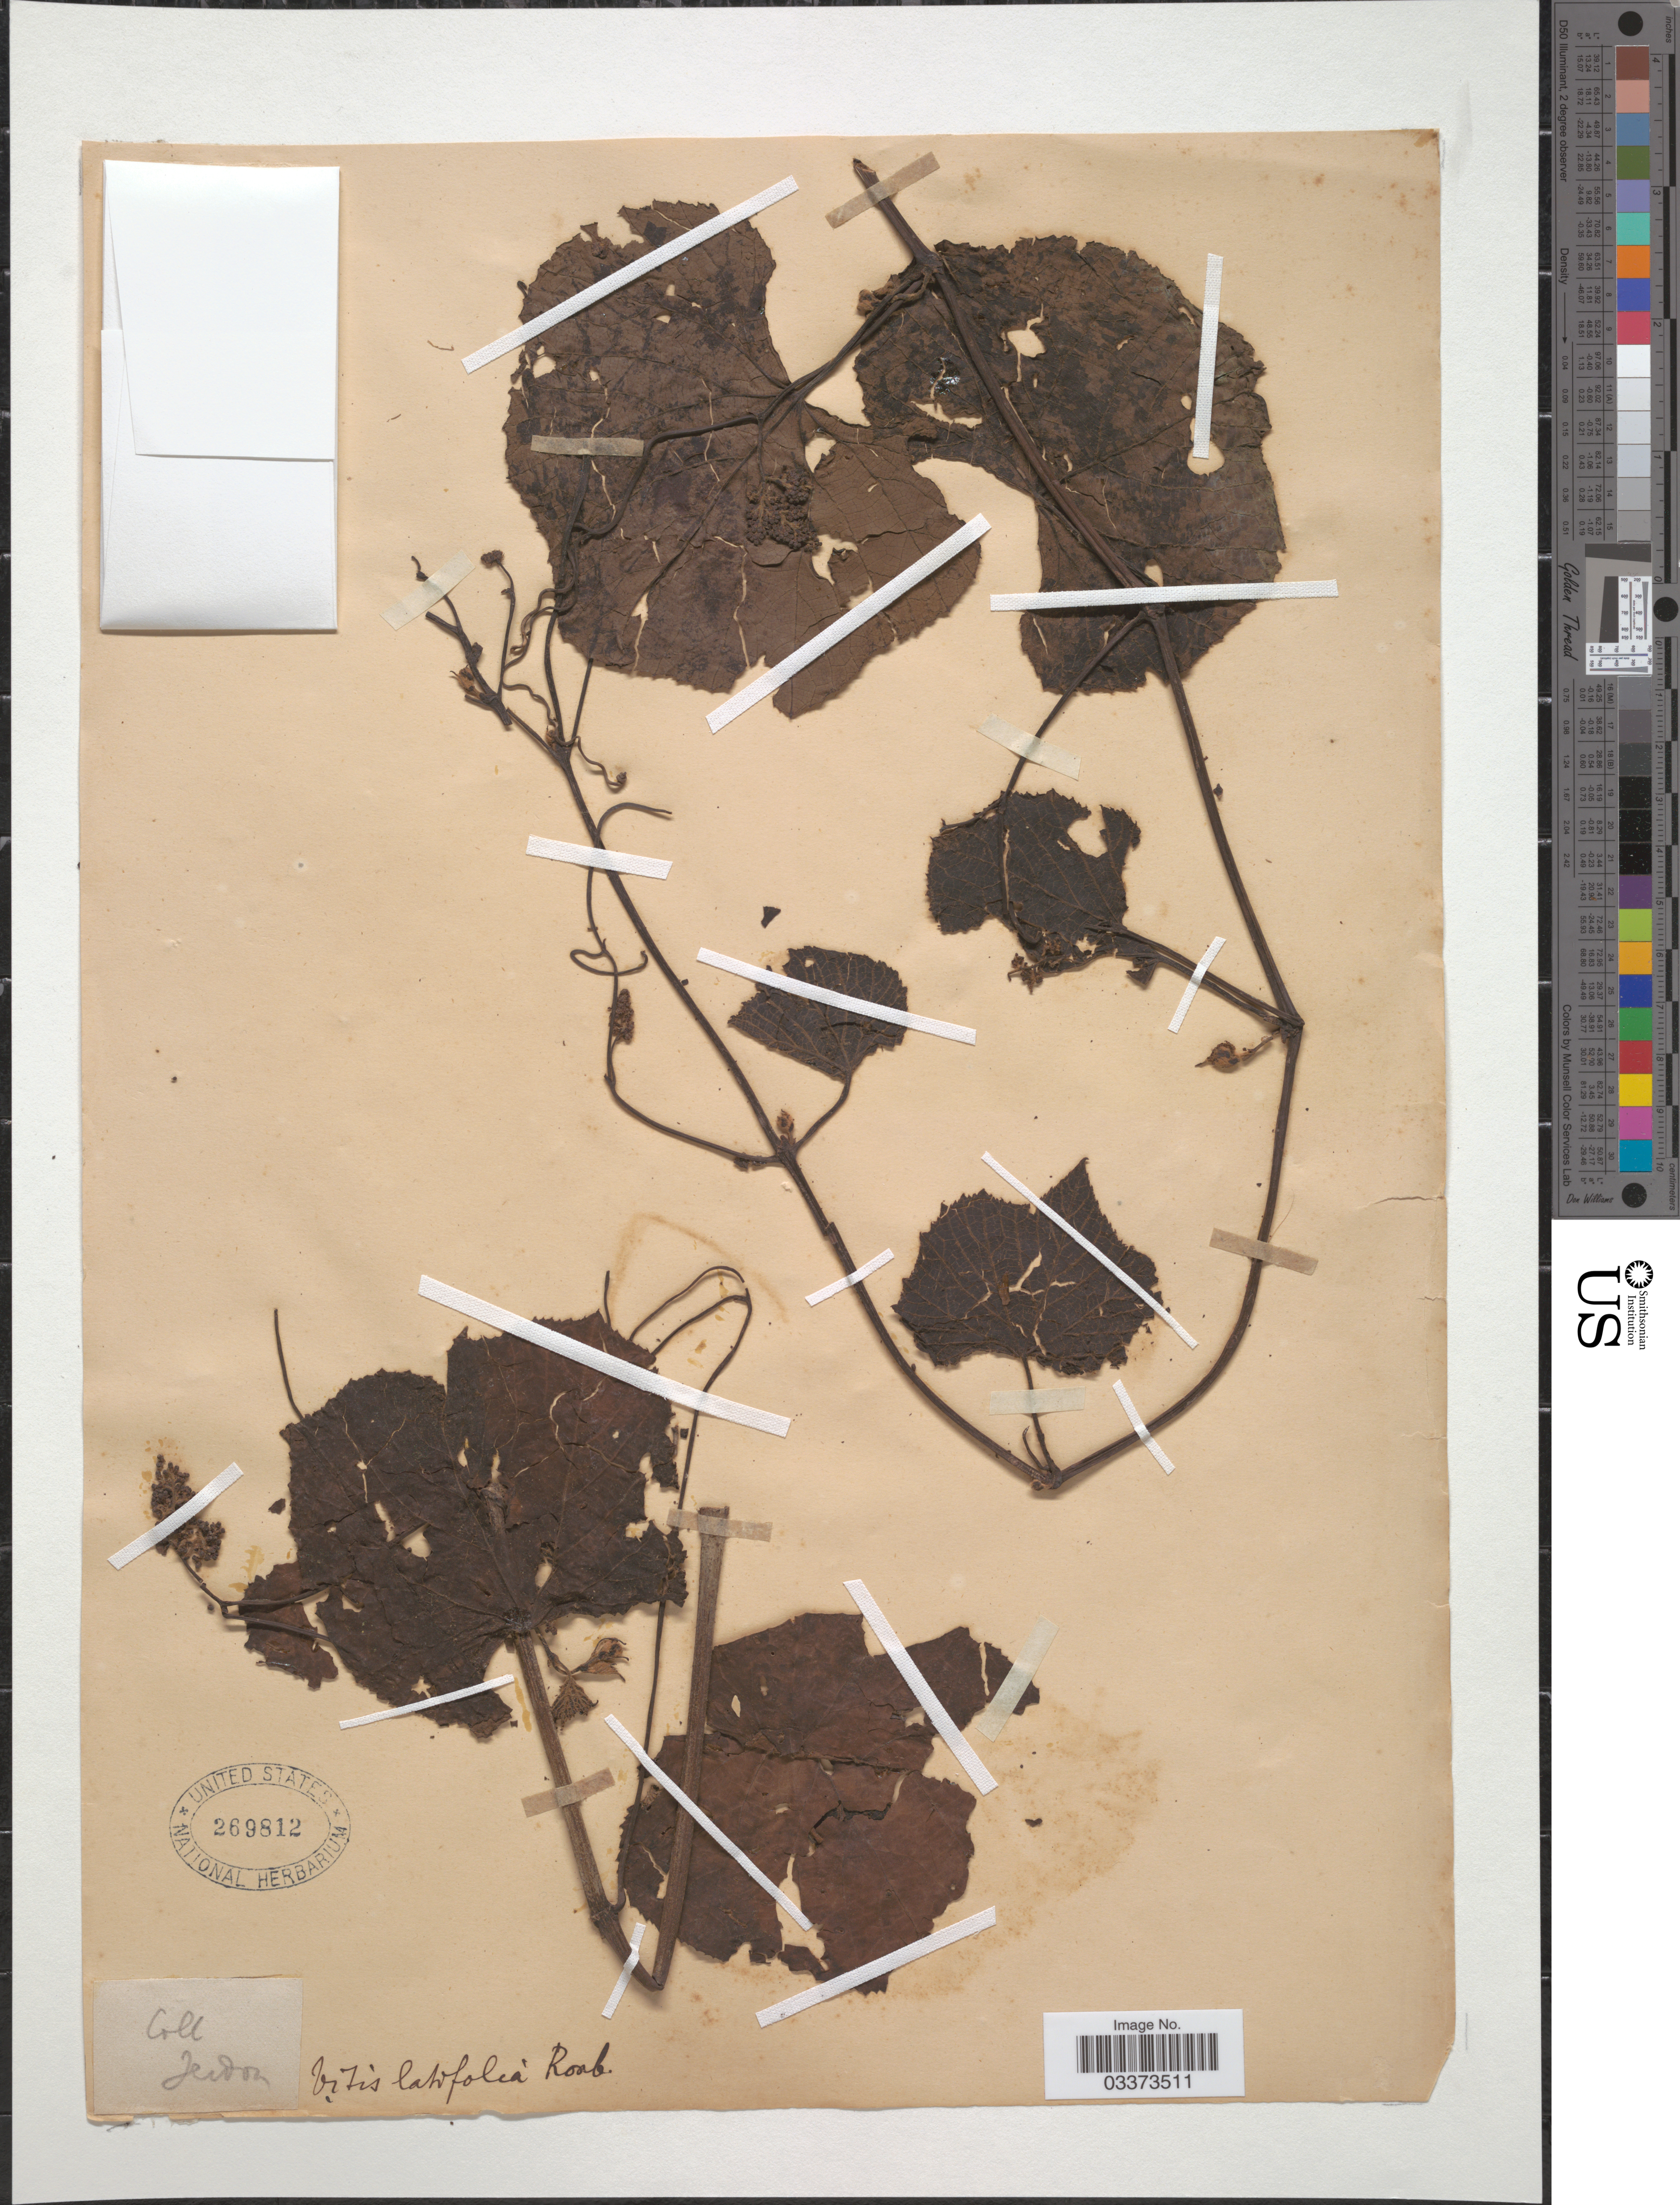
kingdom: Plantae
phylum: Tracheophyta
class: Magnoliopsida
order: Vitales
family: Vitaceae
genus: Tetrastigma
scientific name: Tetrastigma latifolia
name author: Roxb.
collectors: Jerdon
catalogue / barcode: US 269812